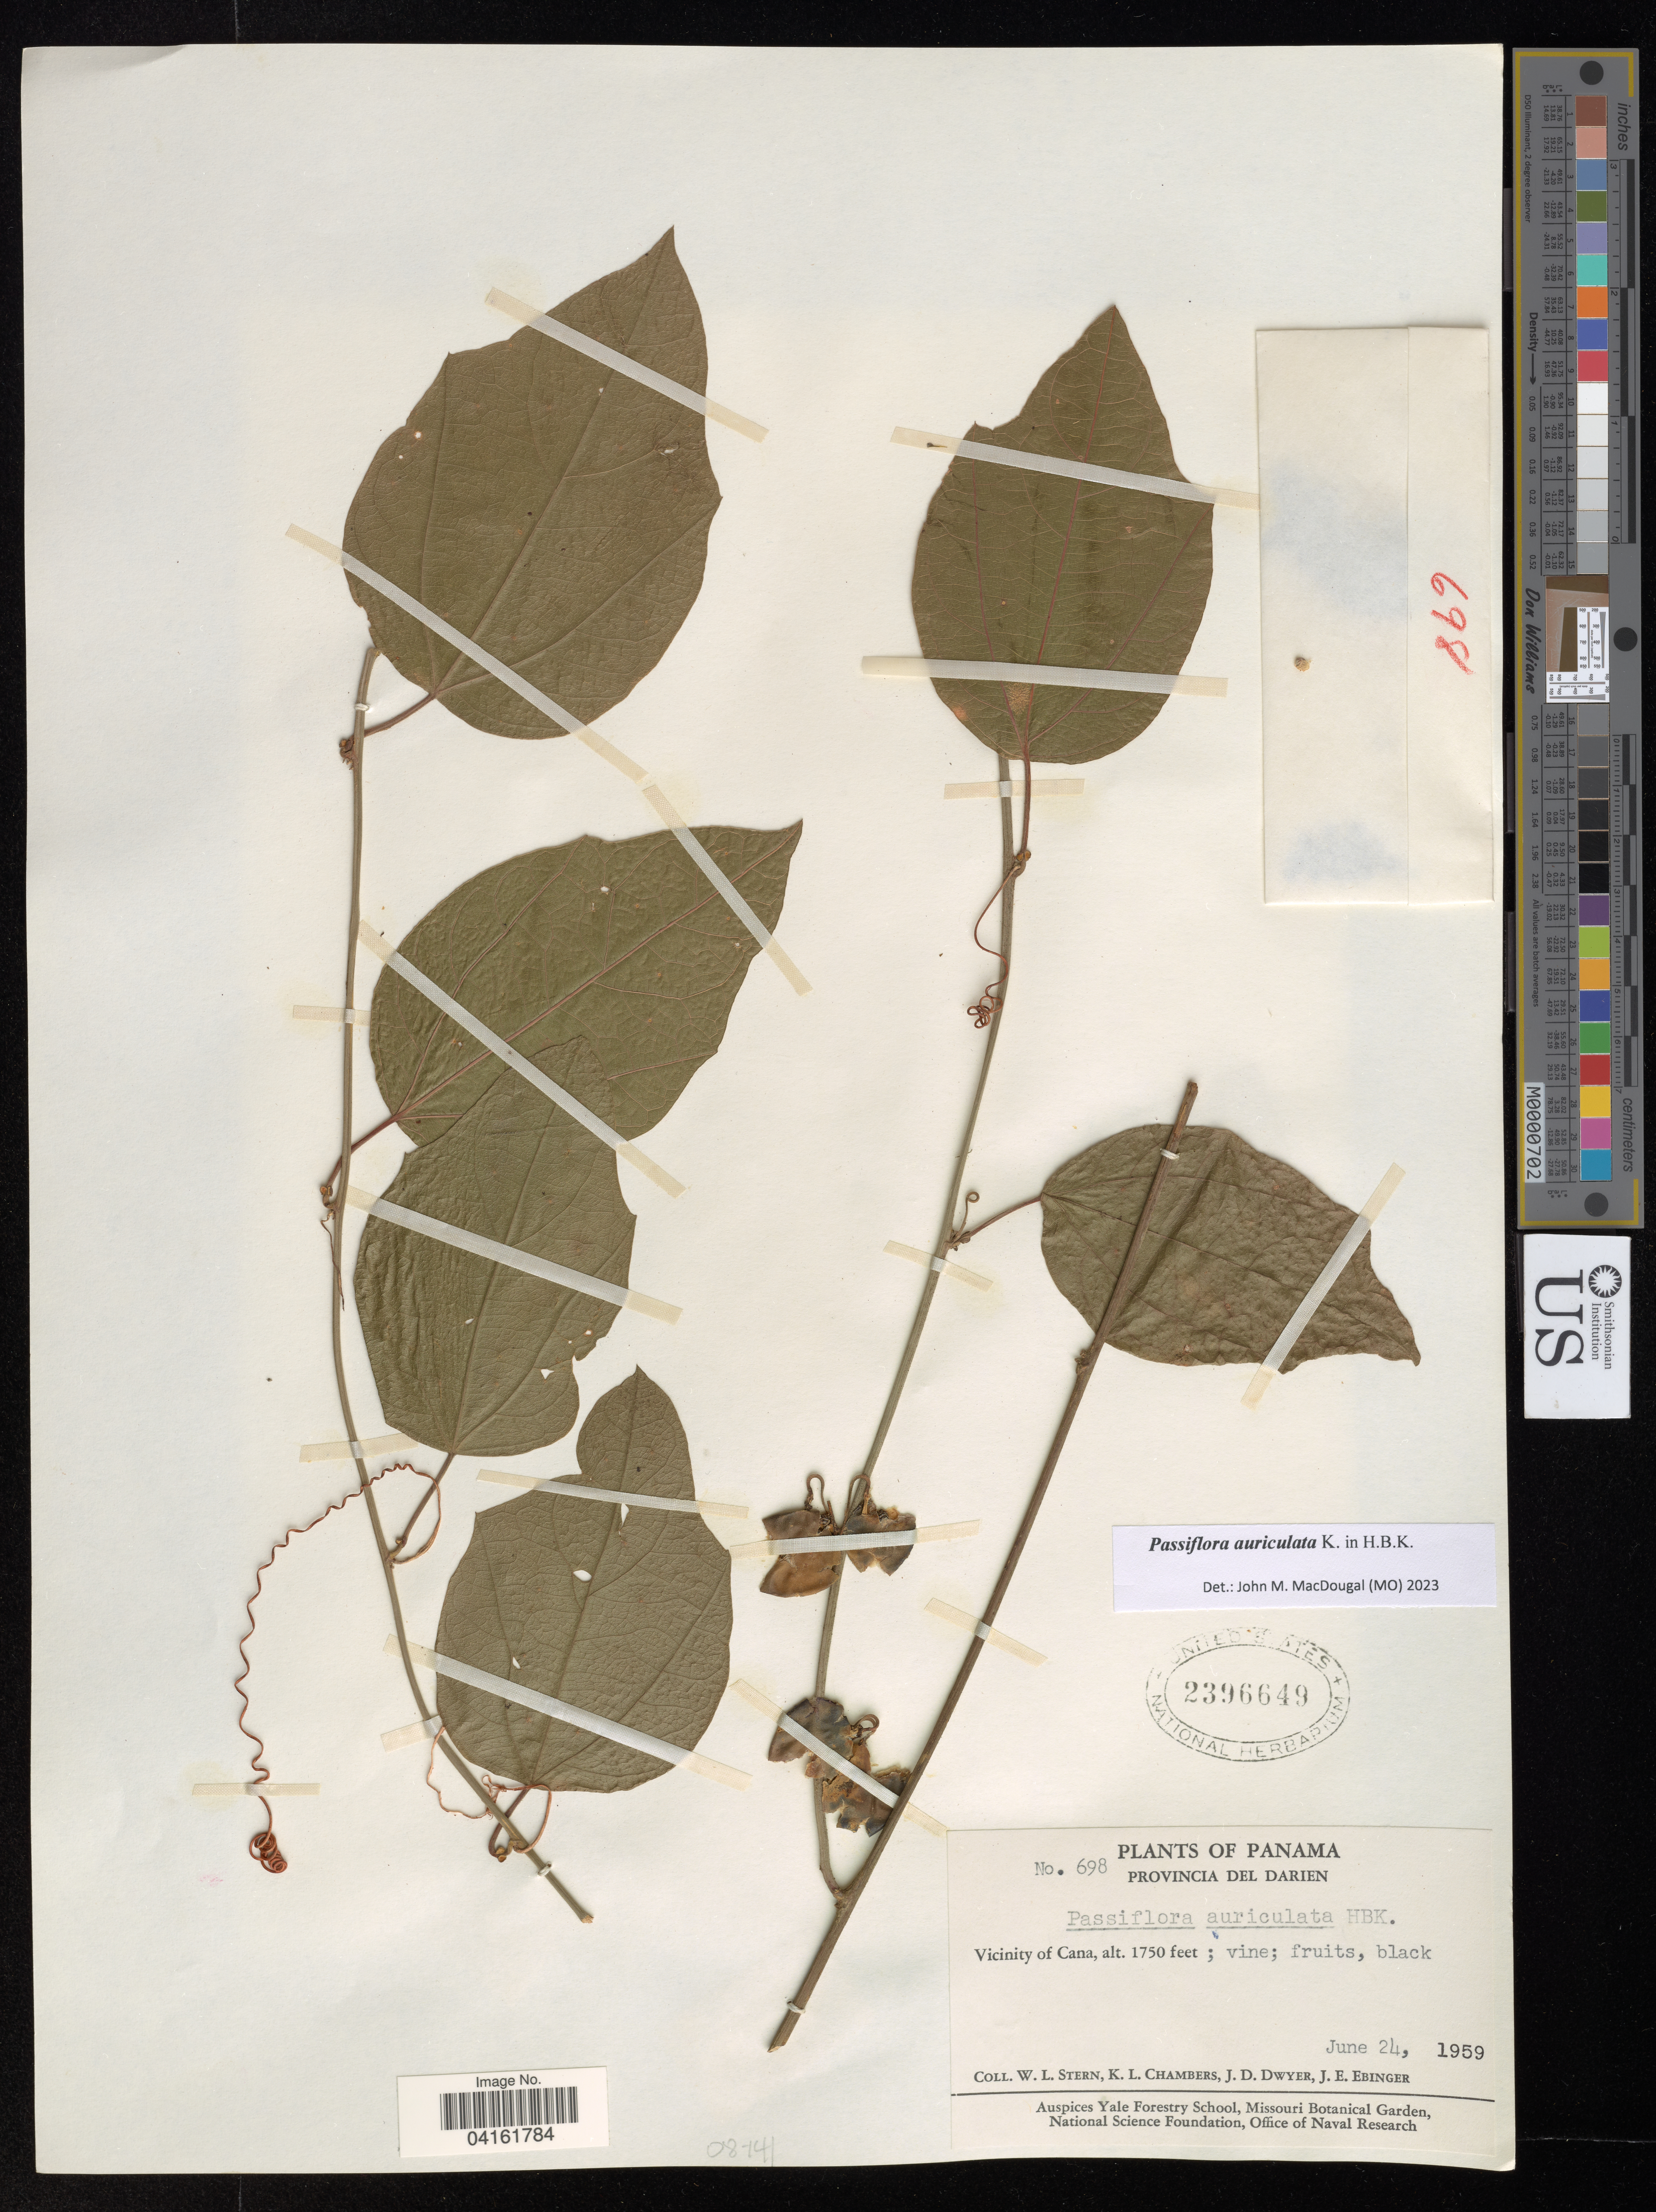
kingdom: Plantae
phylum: Tracheophyta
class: Magnoliopsida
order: Malpighiales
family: Passifloraceae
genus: Passiflora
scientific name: Passiflora auriculata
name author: Kunth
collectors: W. L. Stern, K. L. Chambers, J. D. Dwyer & J. Ebinger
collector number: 698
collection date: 1959-06-24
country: Panama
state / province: Darien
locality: Vicinity of Cana.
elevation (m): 533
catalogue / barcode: US 2396649